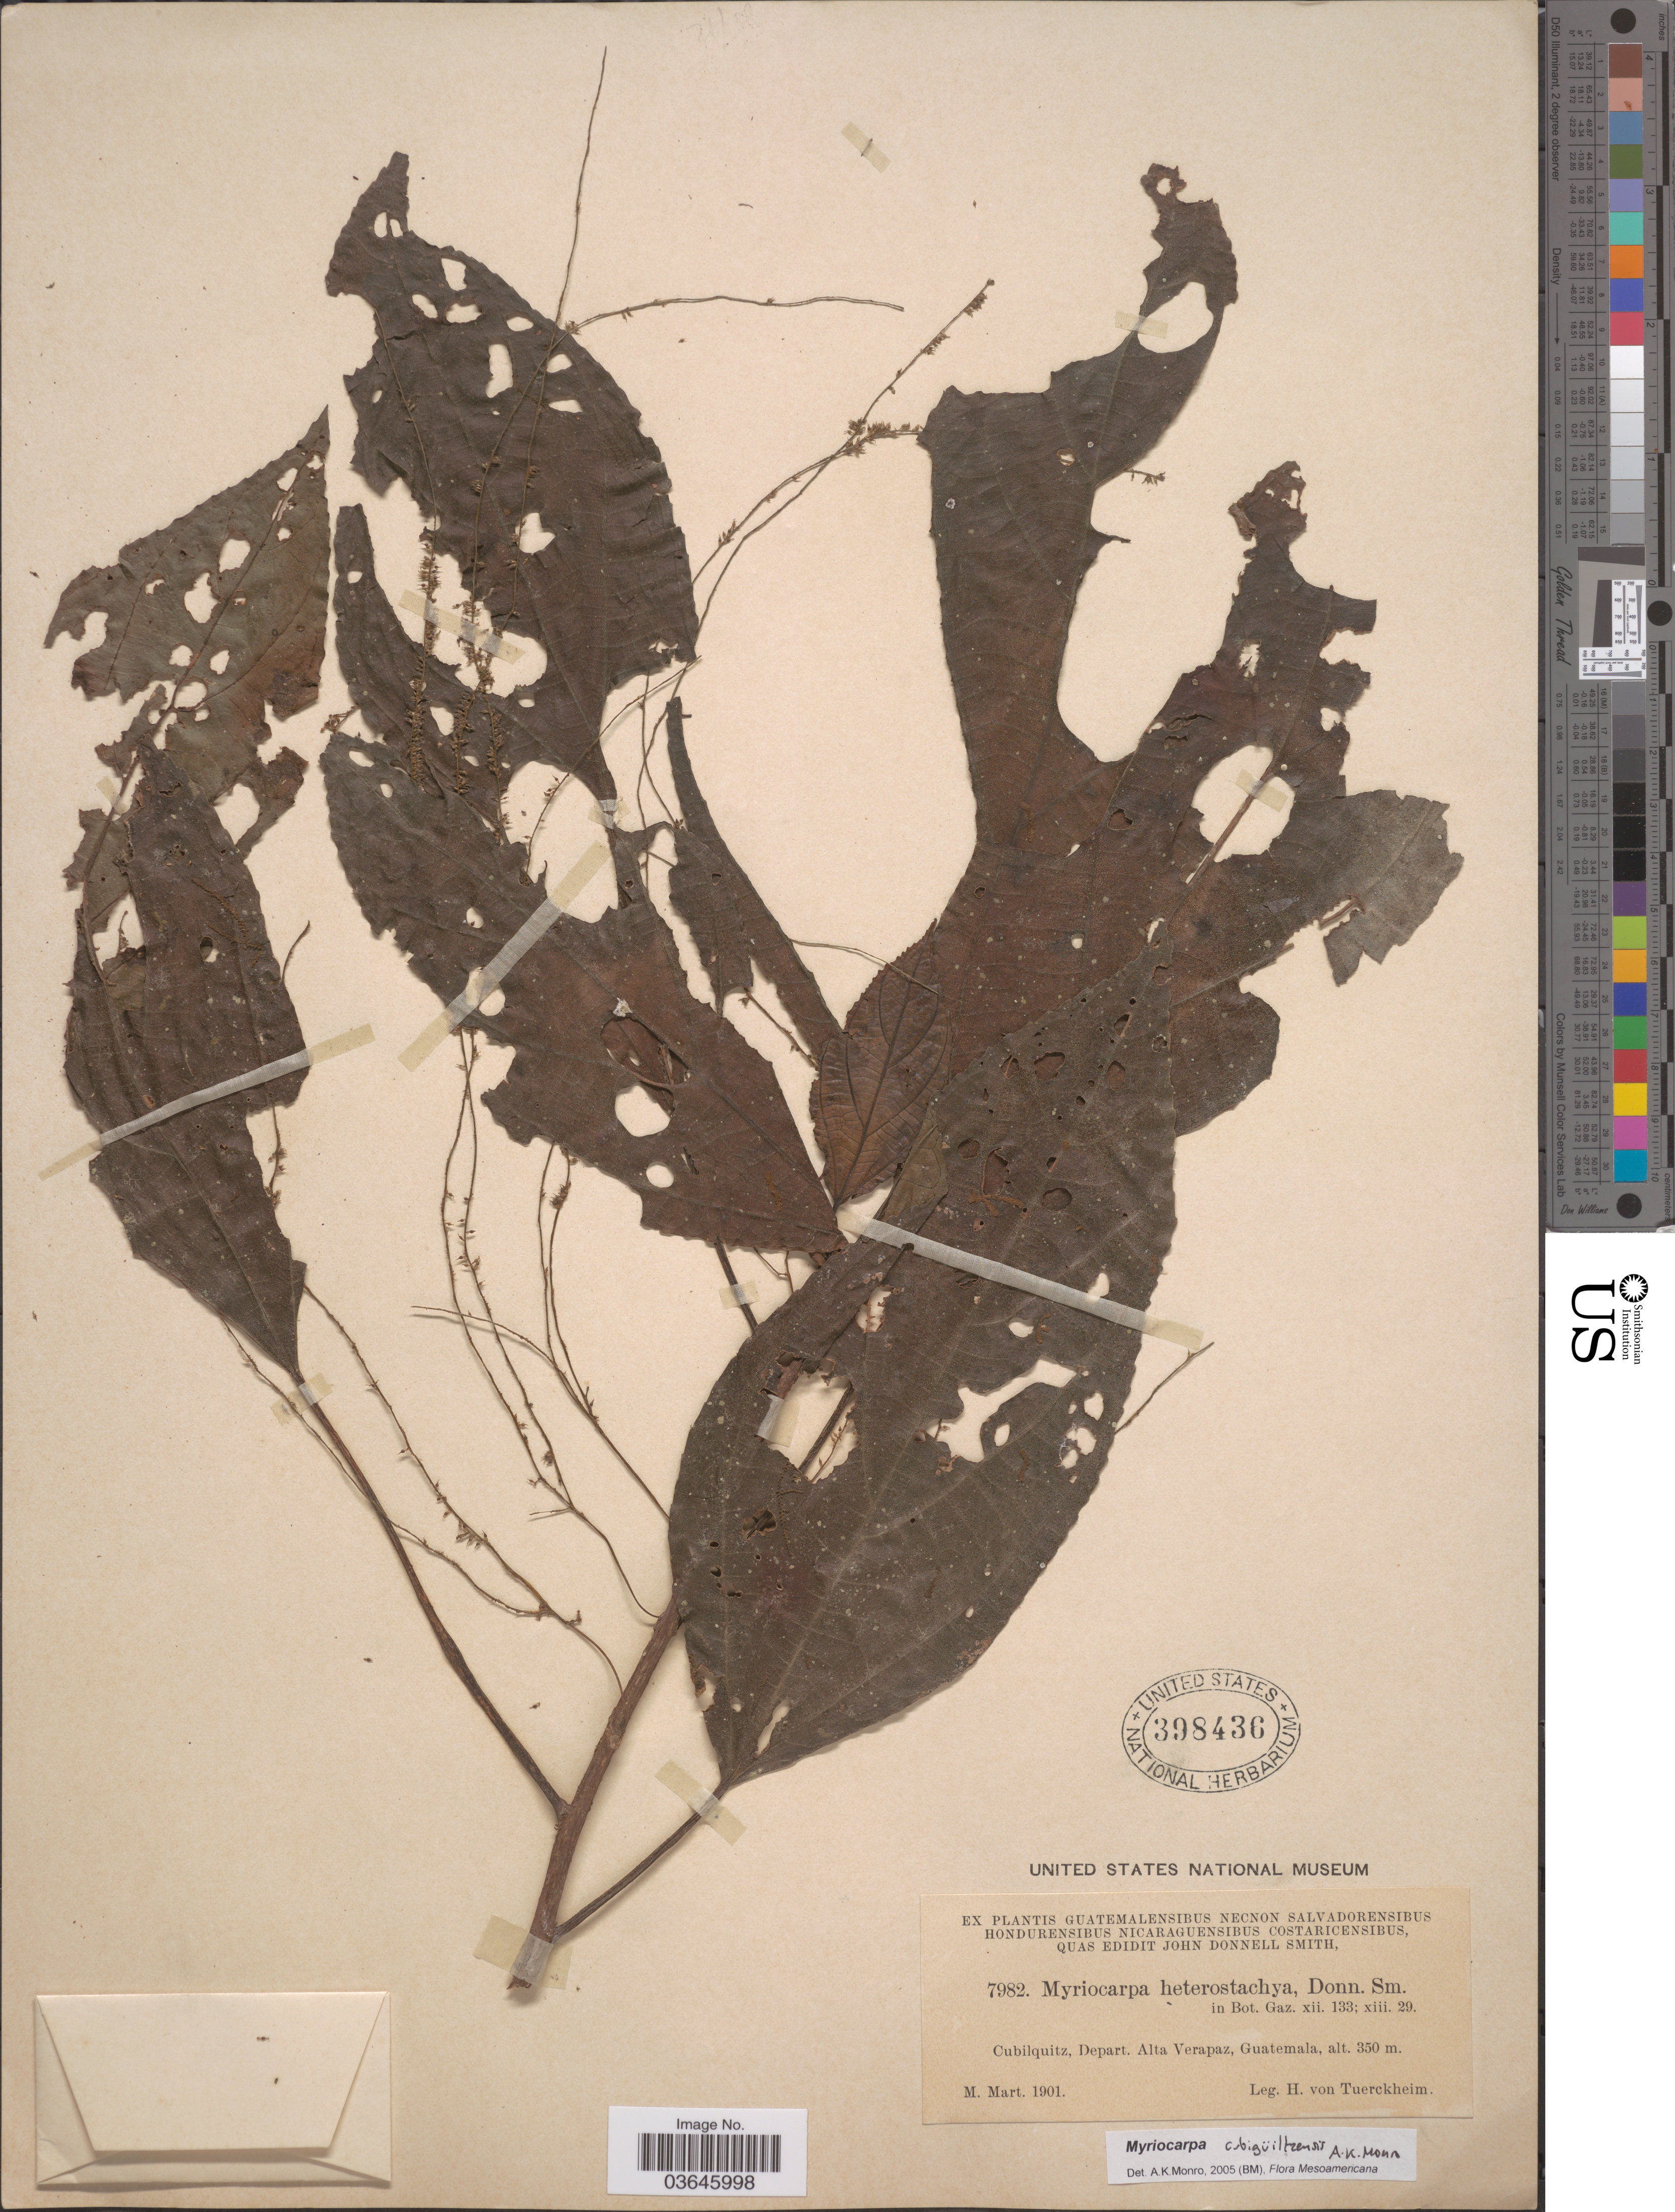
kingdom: Plantae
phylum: Tracheophyta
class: Magnoliopsida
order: Rosales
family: Urticaceae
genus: Myriocarpa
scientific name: Myriocarpa cubilgueitzensis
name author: A. K. Monro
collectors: H. von Türckheim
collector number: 7982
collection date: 1901-03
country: Guatemala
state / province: Alta Verapaz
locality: Cubilquitz, Depart. Alta Verapaz.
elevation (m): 350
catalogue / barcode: US 398436